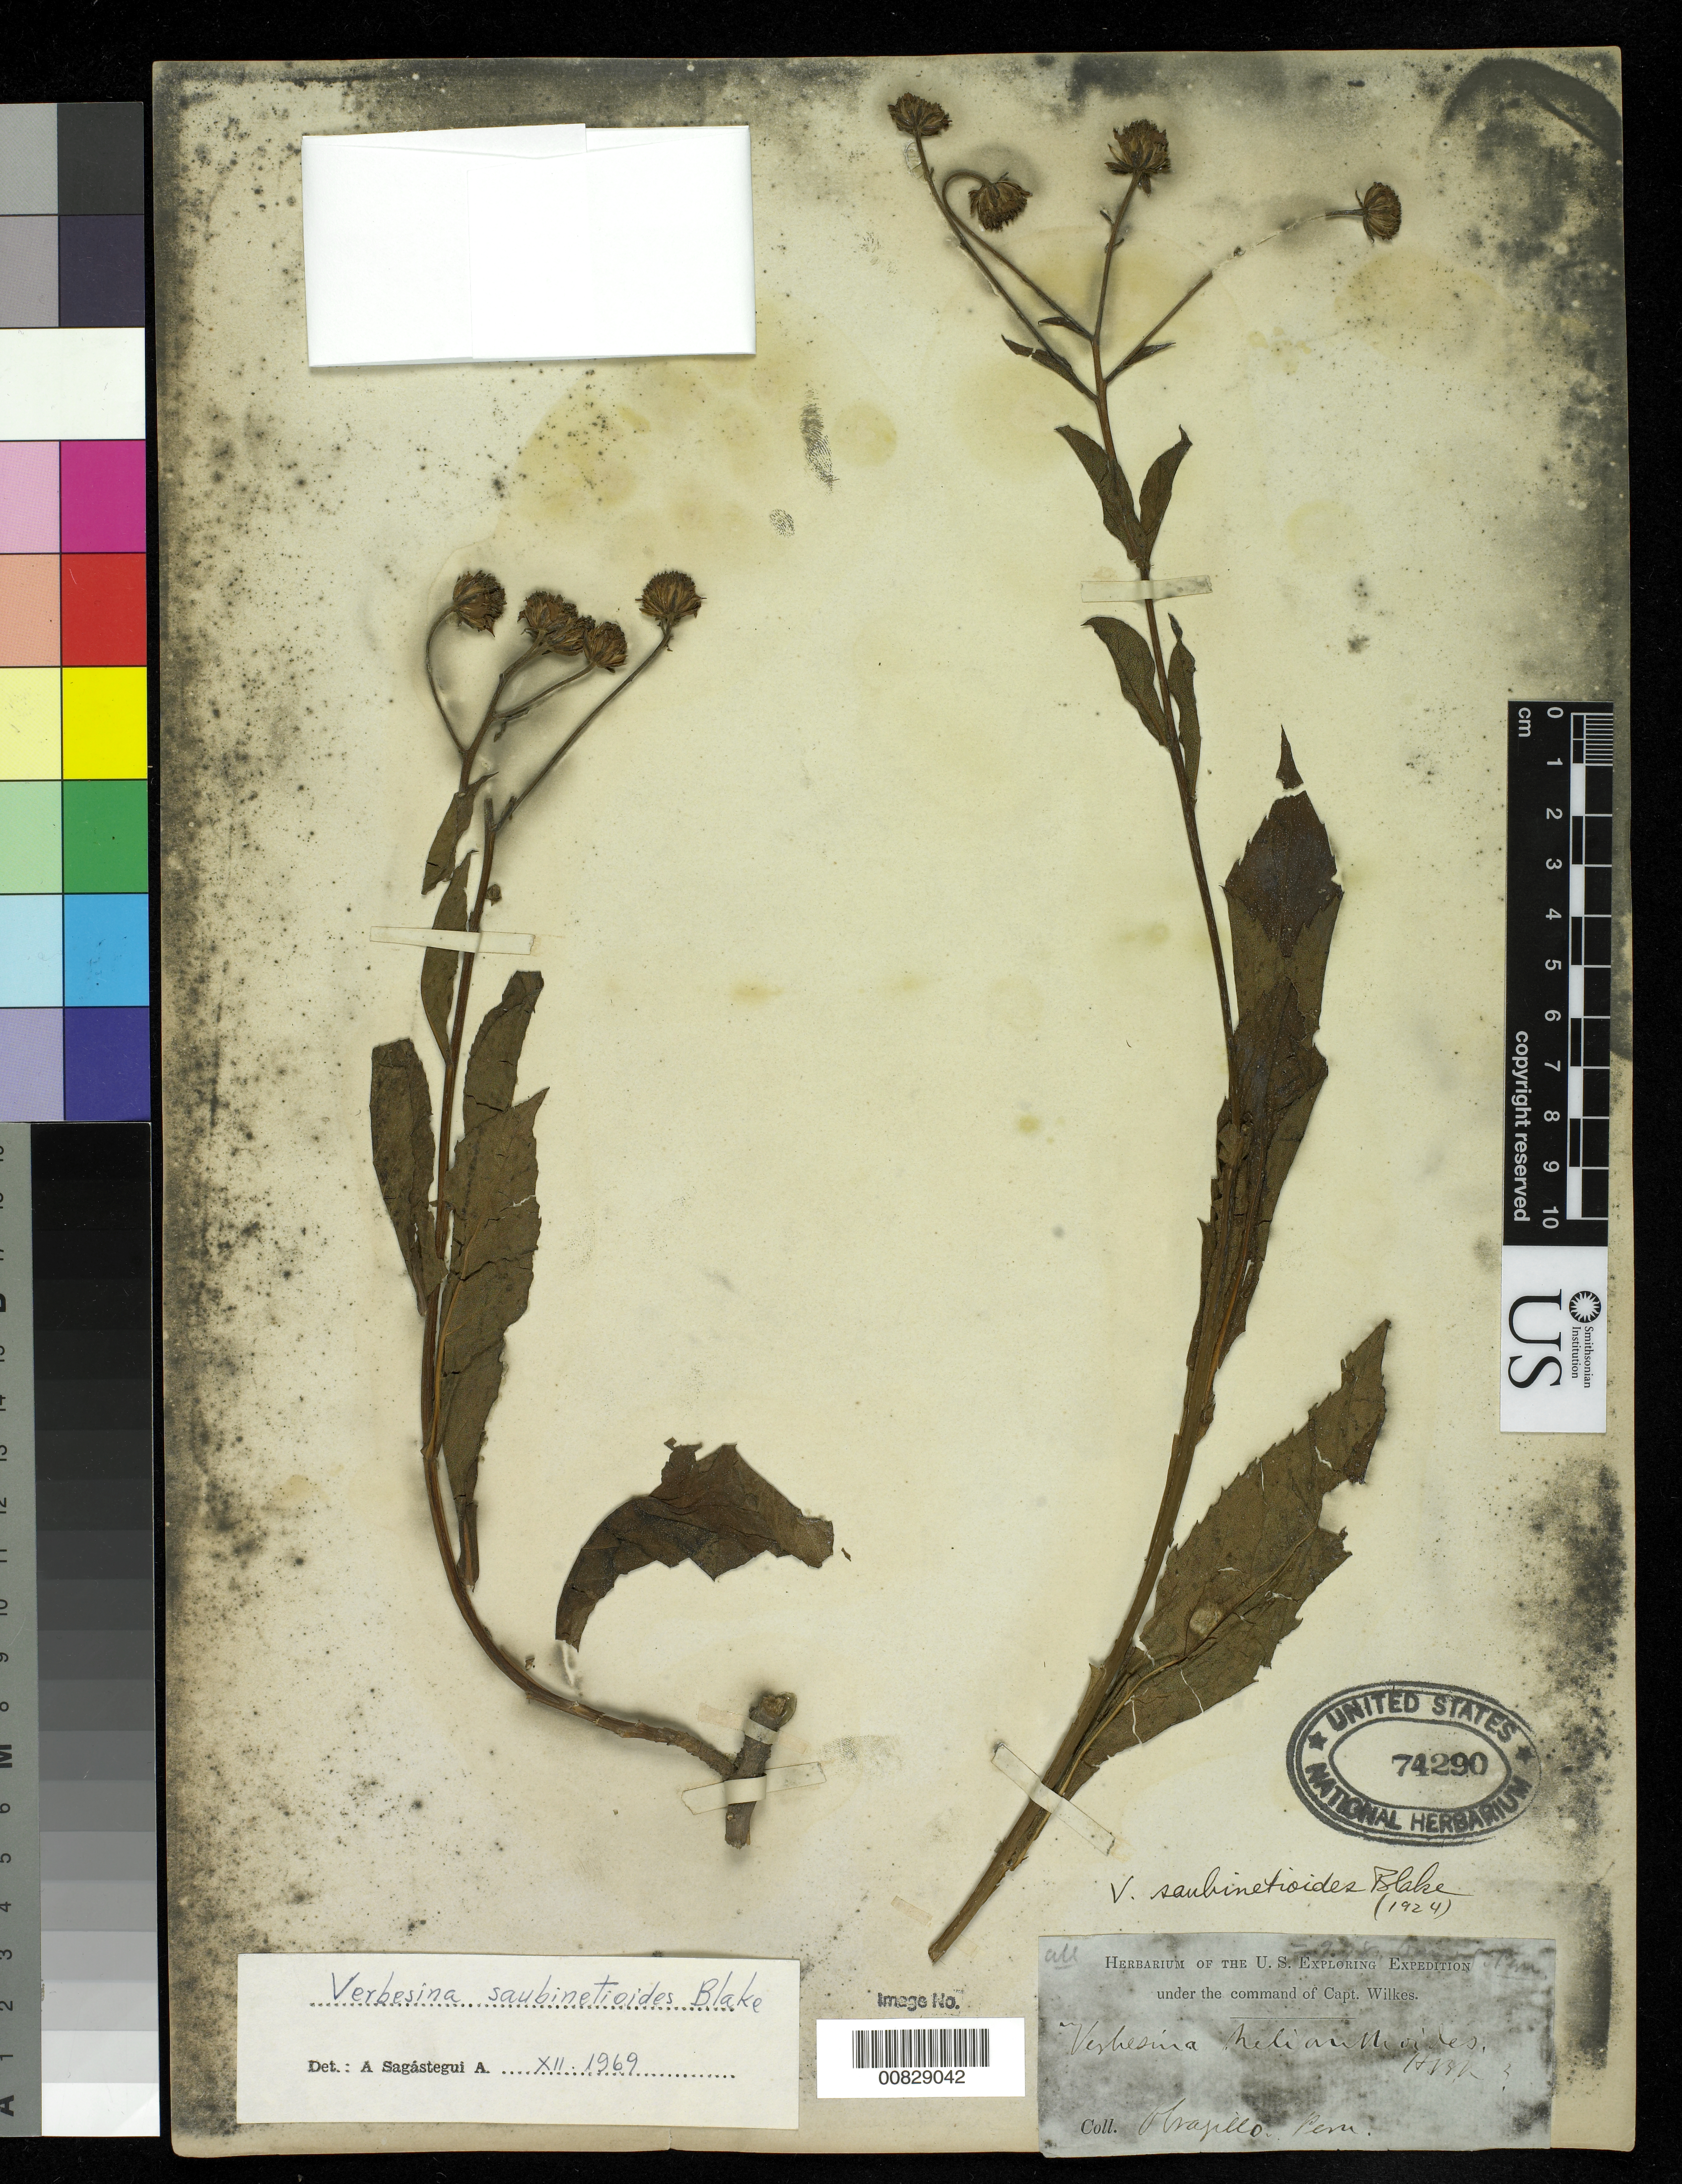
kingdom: Plantae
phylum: Tracheophyta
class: Magnoliopsida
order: Asterales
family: Asteraceae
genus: Verbesina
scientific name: Verbesina saubinetioides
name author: S.F. Blake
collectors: Wilkes Explor. Exped.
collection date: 1838/1842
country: Peru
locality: Obrajillo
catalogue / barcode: US 74290